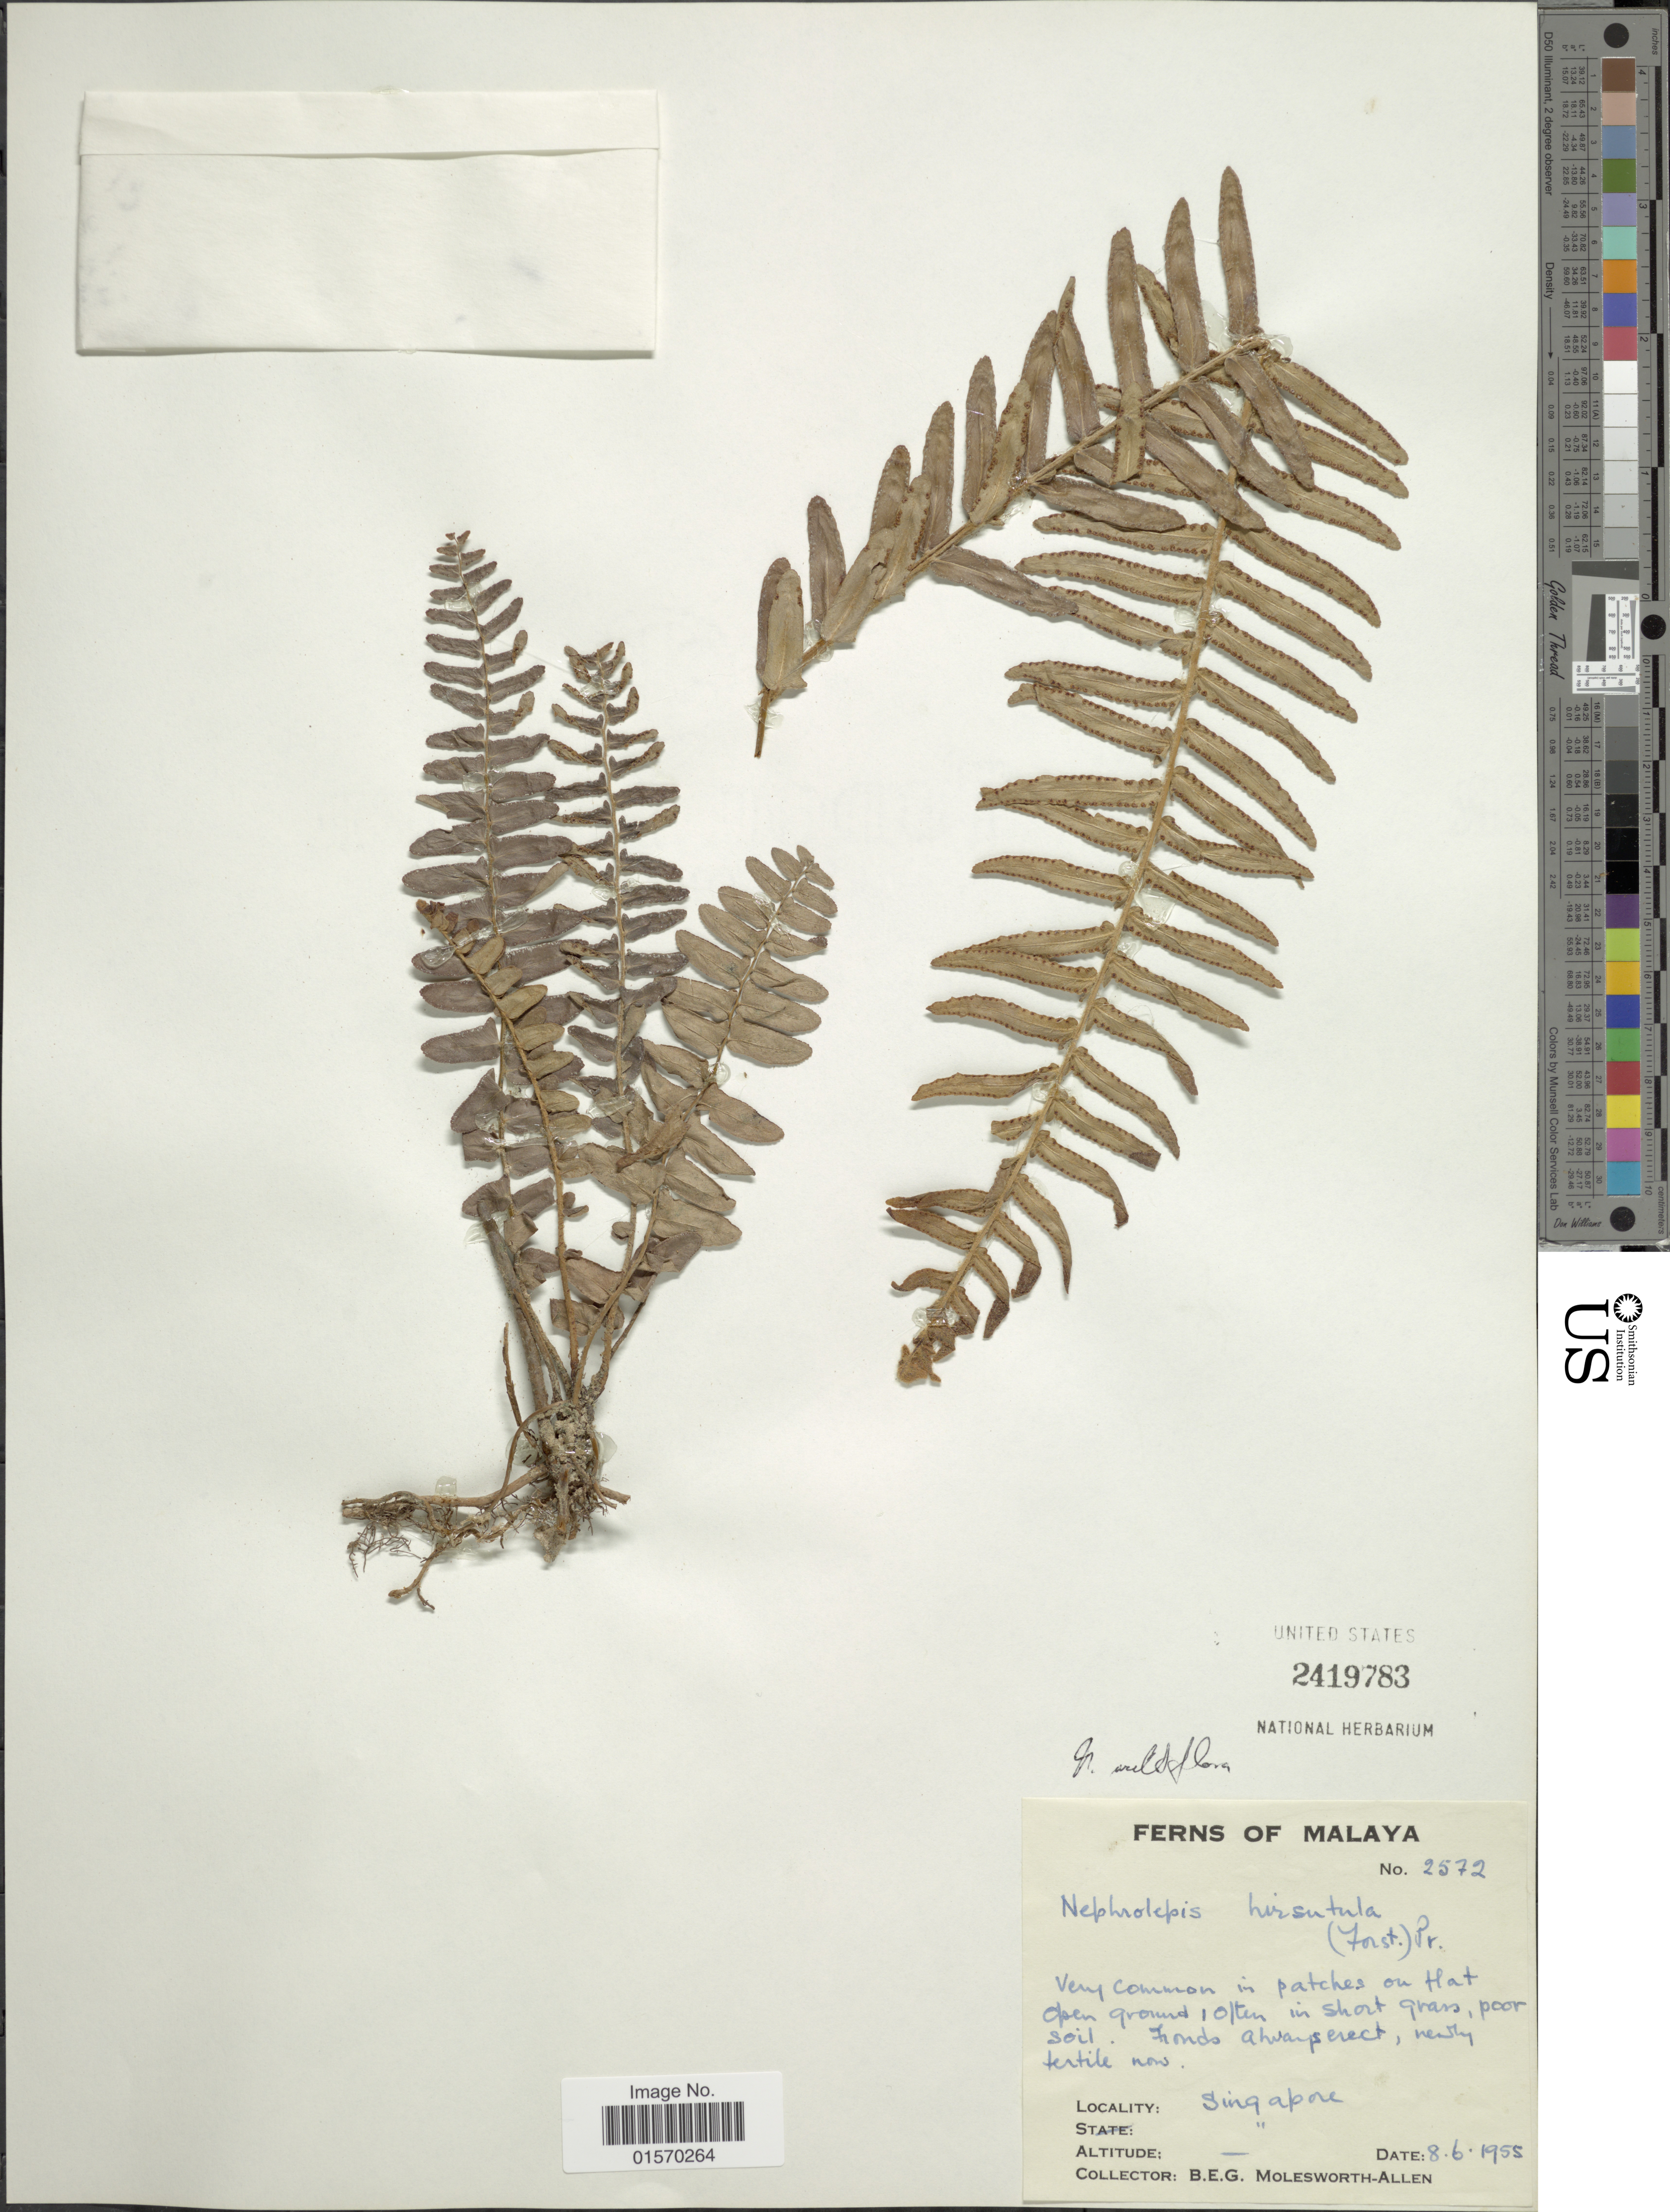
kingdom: Plantae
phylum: Tracheophyta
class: Polypodiopsida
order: Polypodiales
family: Nephrolepidaceae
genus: Nephrolepis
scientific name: Nephrolepis multiflora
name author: (Roxb.) F.M. Jarrett ex C.V. Morton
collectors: B. E. G. Molesworth-Allen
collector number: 2572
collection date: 1955-06-08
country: Singapore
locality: Malaya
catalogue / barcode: US 2419783